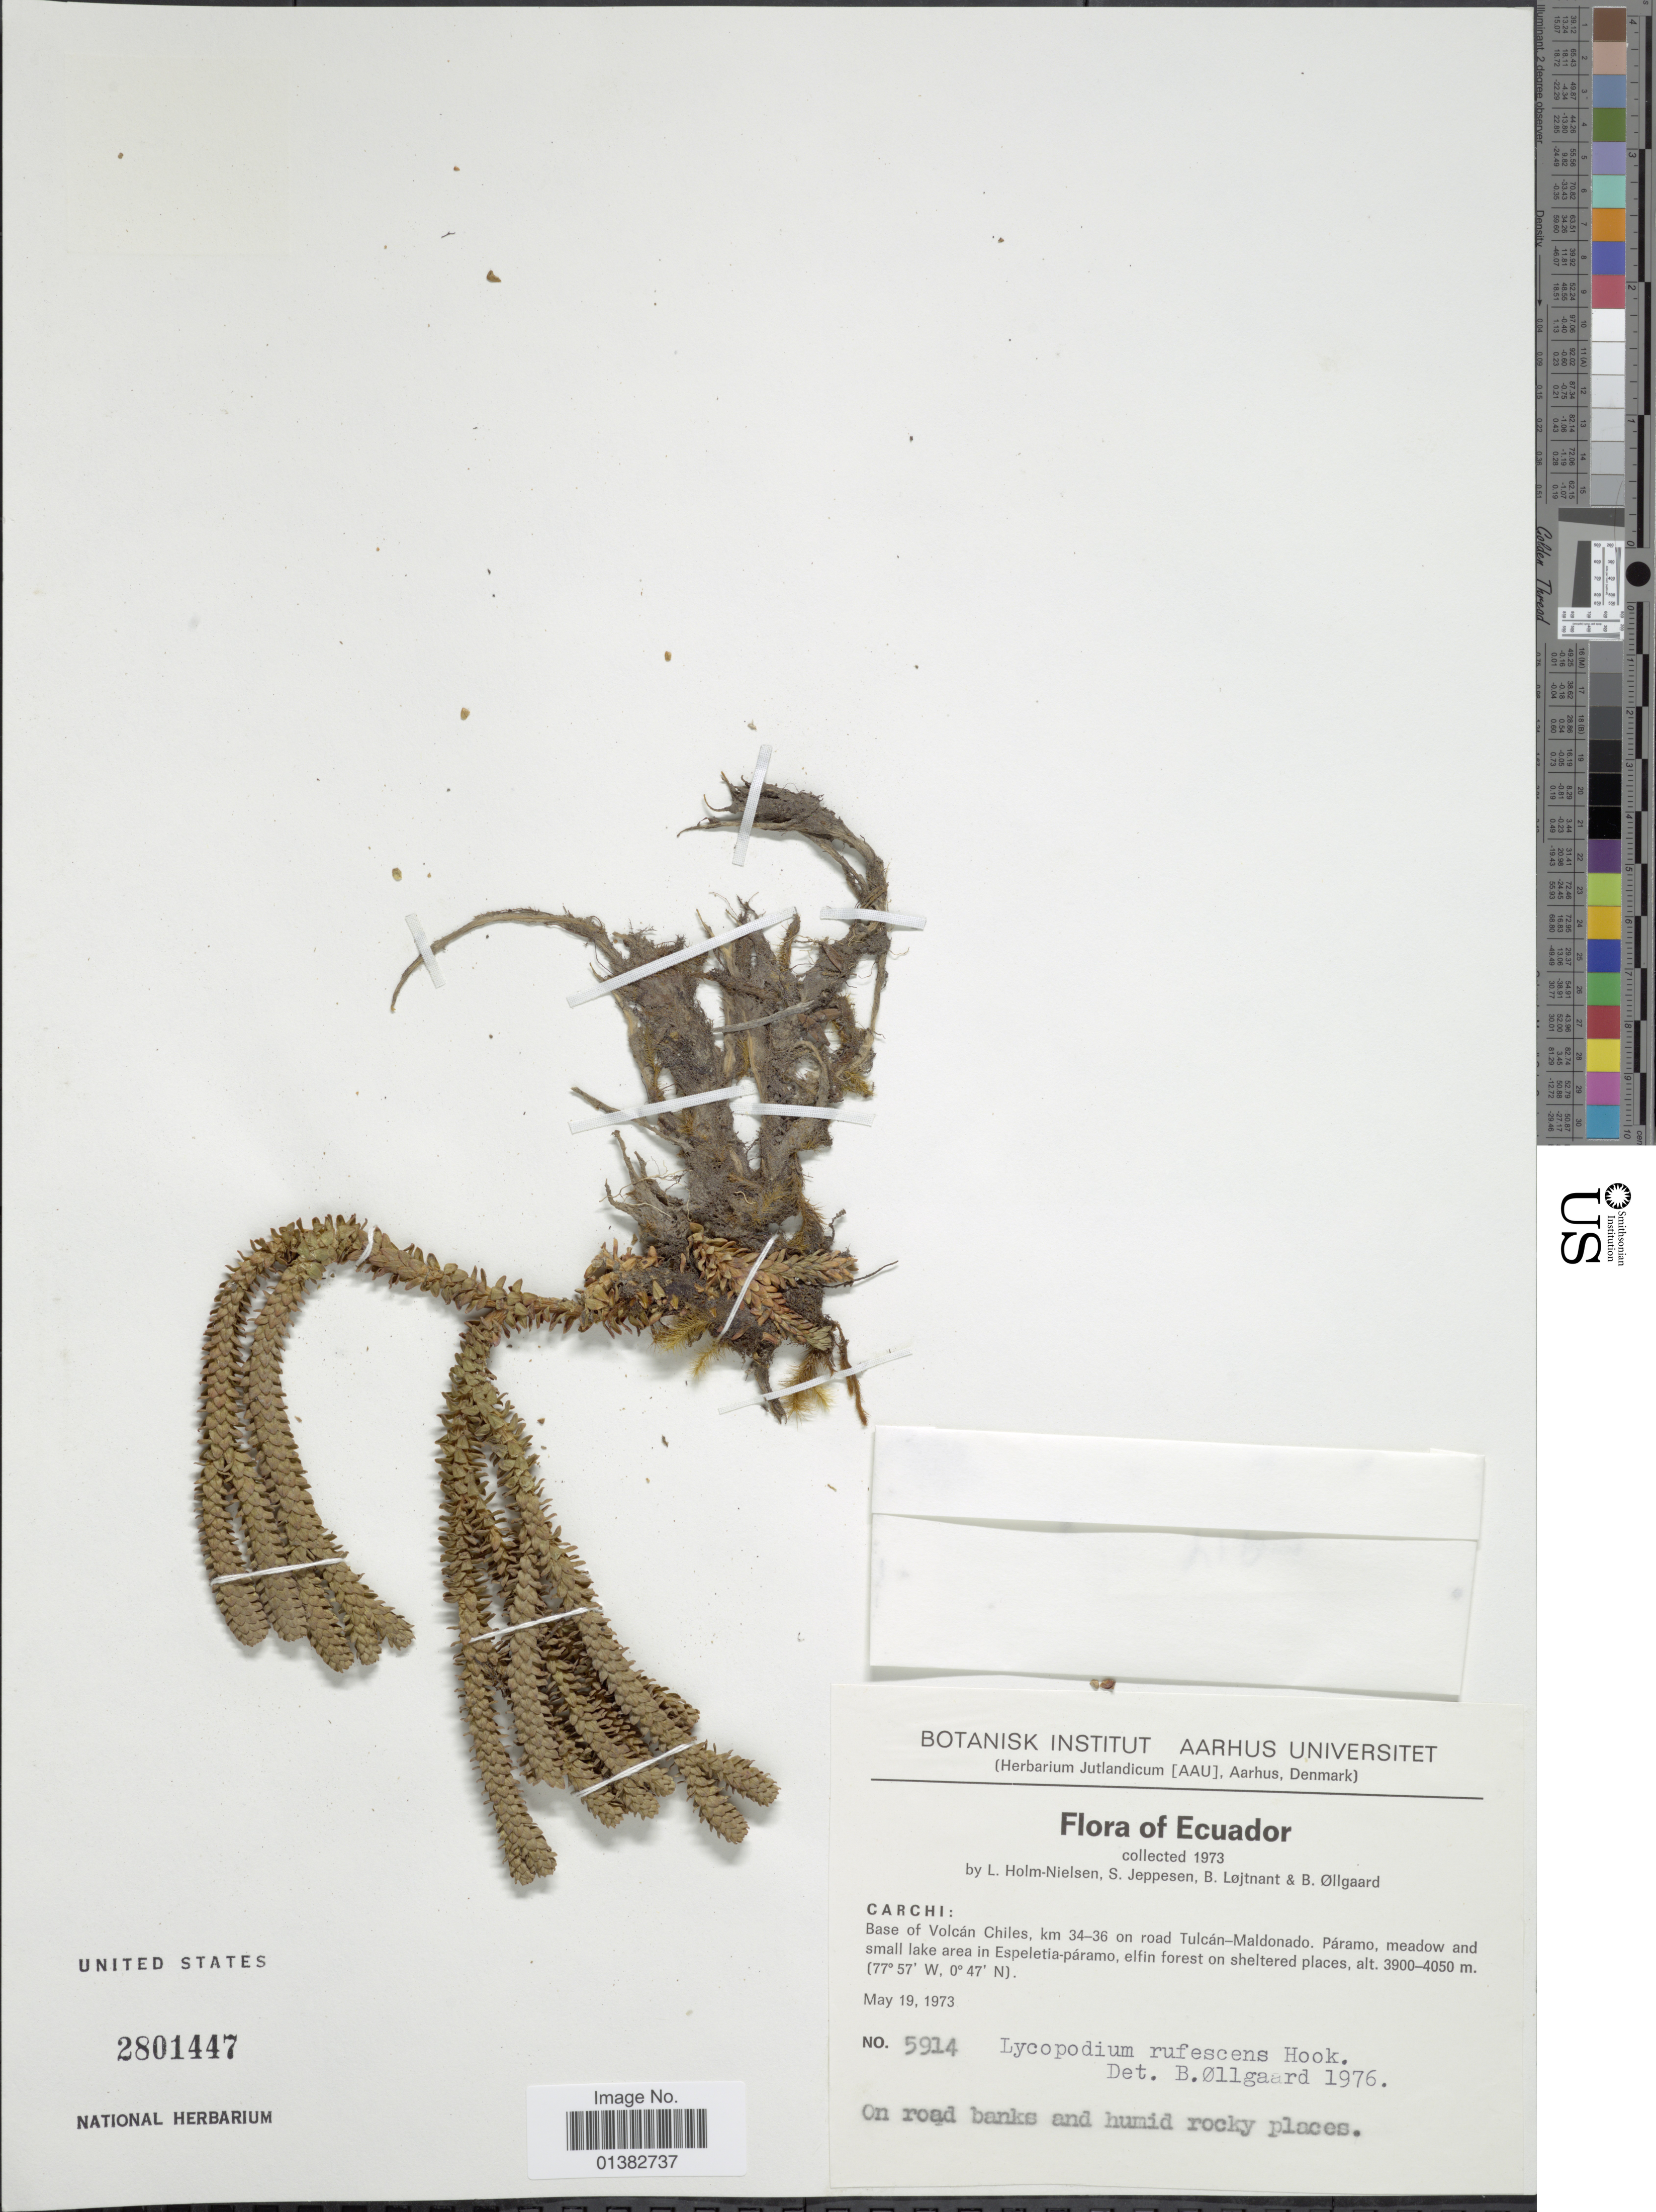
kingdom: Plantae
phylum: Tracheophyta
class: Lycopodiopsida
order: Lycopodiales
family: Lycopodiaceae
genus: Phlegmariurus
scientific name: Phlegmariurus rufescens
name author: (Hook.) B. Øllg.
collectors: L. B. Holm-Nielsen, S. Jeppesen, B. Löjtnant & B. Øllgaard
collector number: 5914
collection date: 1973-05-19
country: Ecuador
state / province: Carchi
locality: Base of Volcán Chiles, km 34-36 on road Tulcán-Maldonado. Páramo, meadow and small lake area in Espeletia-páramo, elfin forest on sheltered places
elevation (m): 3900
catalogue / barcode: US 2801447